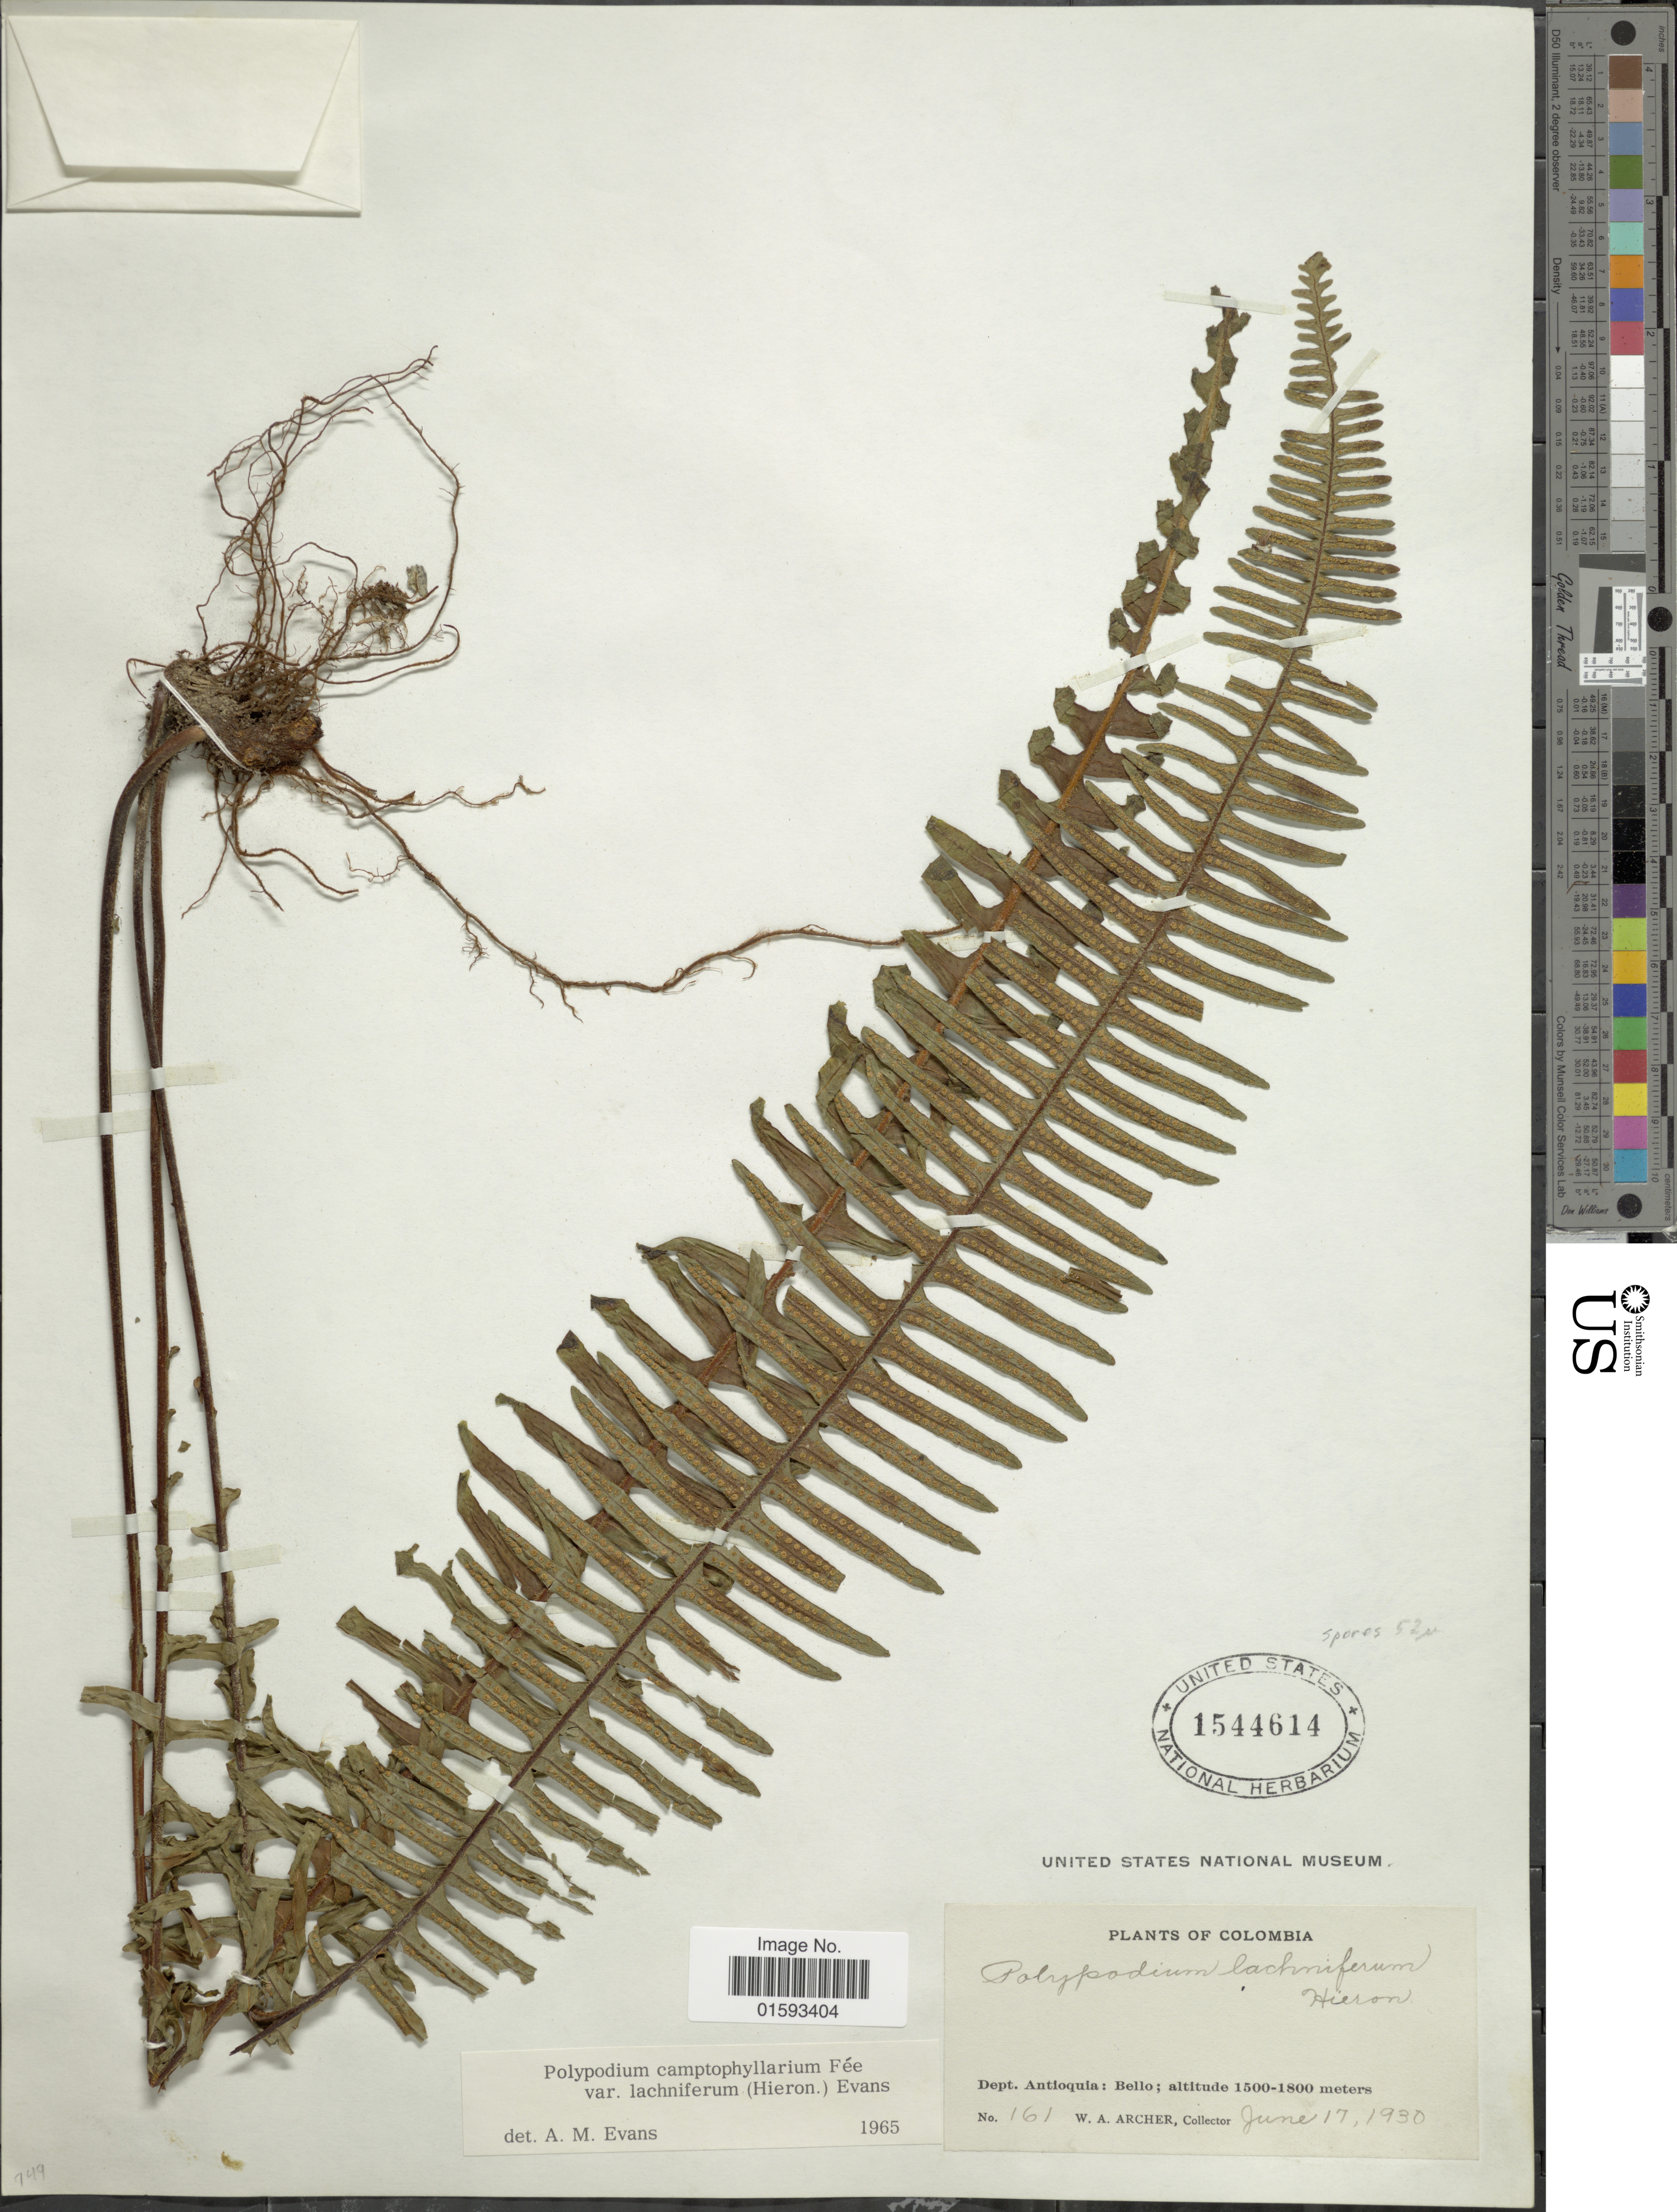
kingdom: Plantae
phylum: Tracheophyta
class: Polypodiopsida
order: Polypodiales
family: Polypodiaceae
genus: Pecluma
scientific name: Pecluma camptophyllaria var. lachnifera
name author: (Hieron.) Lellinger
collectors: W. A. Archer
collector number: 161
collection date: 1930-06-17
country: Colombia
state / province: Antioquia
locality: Bello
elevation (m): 457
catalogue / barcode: US 1544614